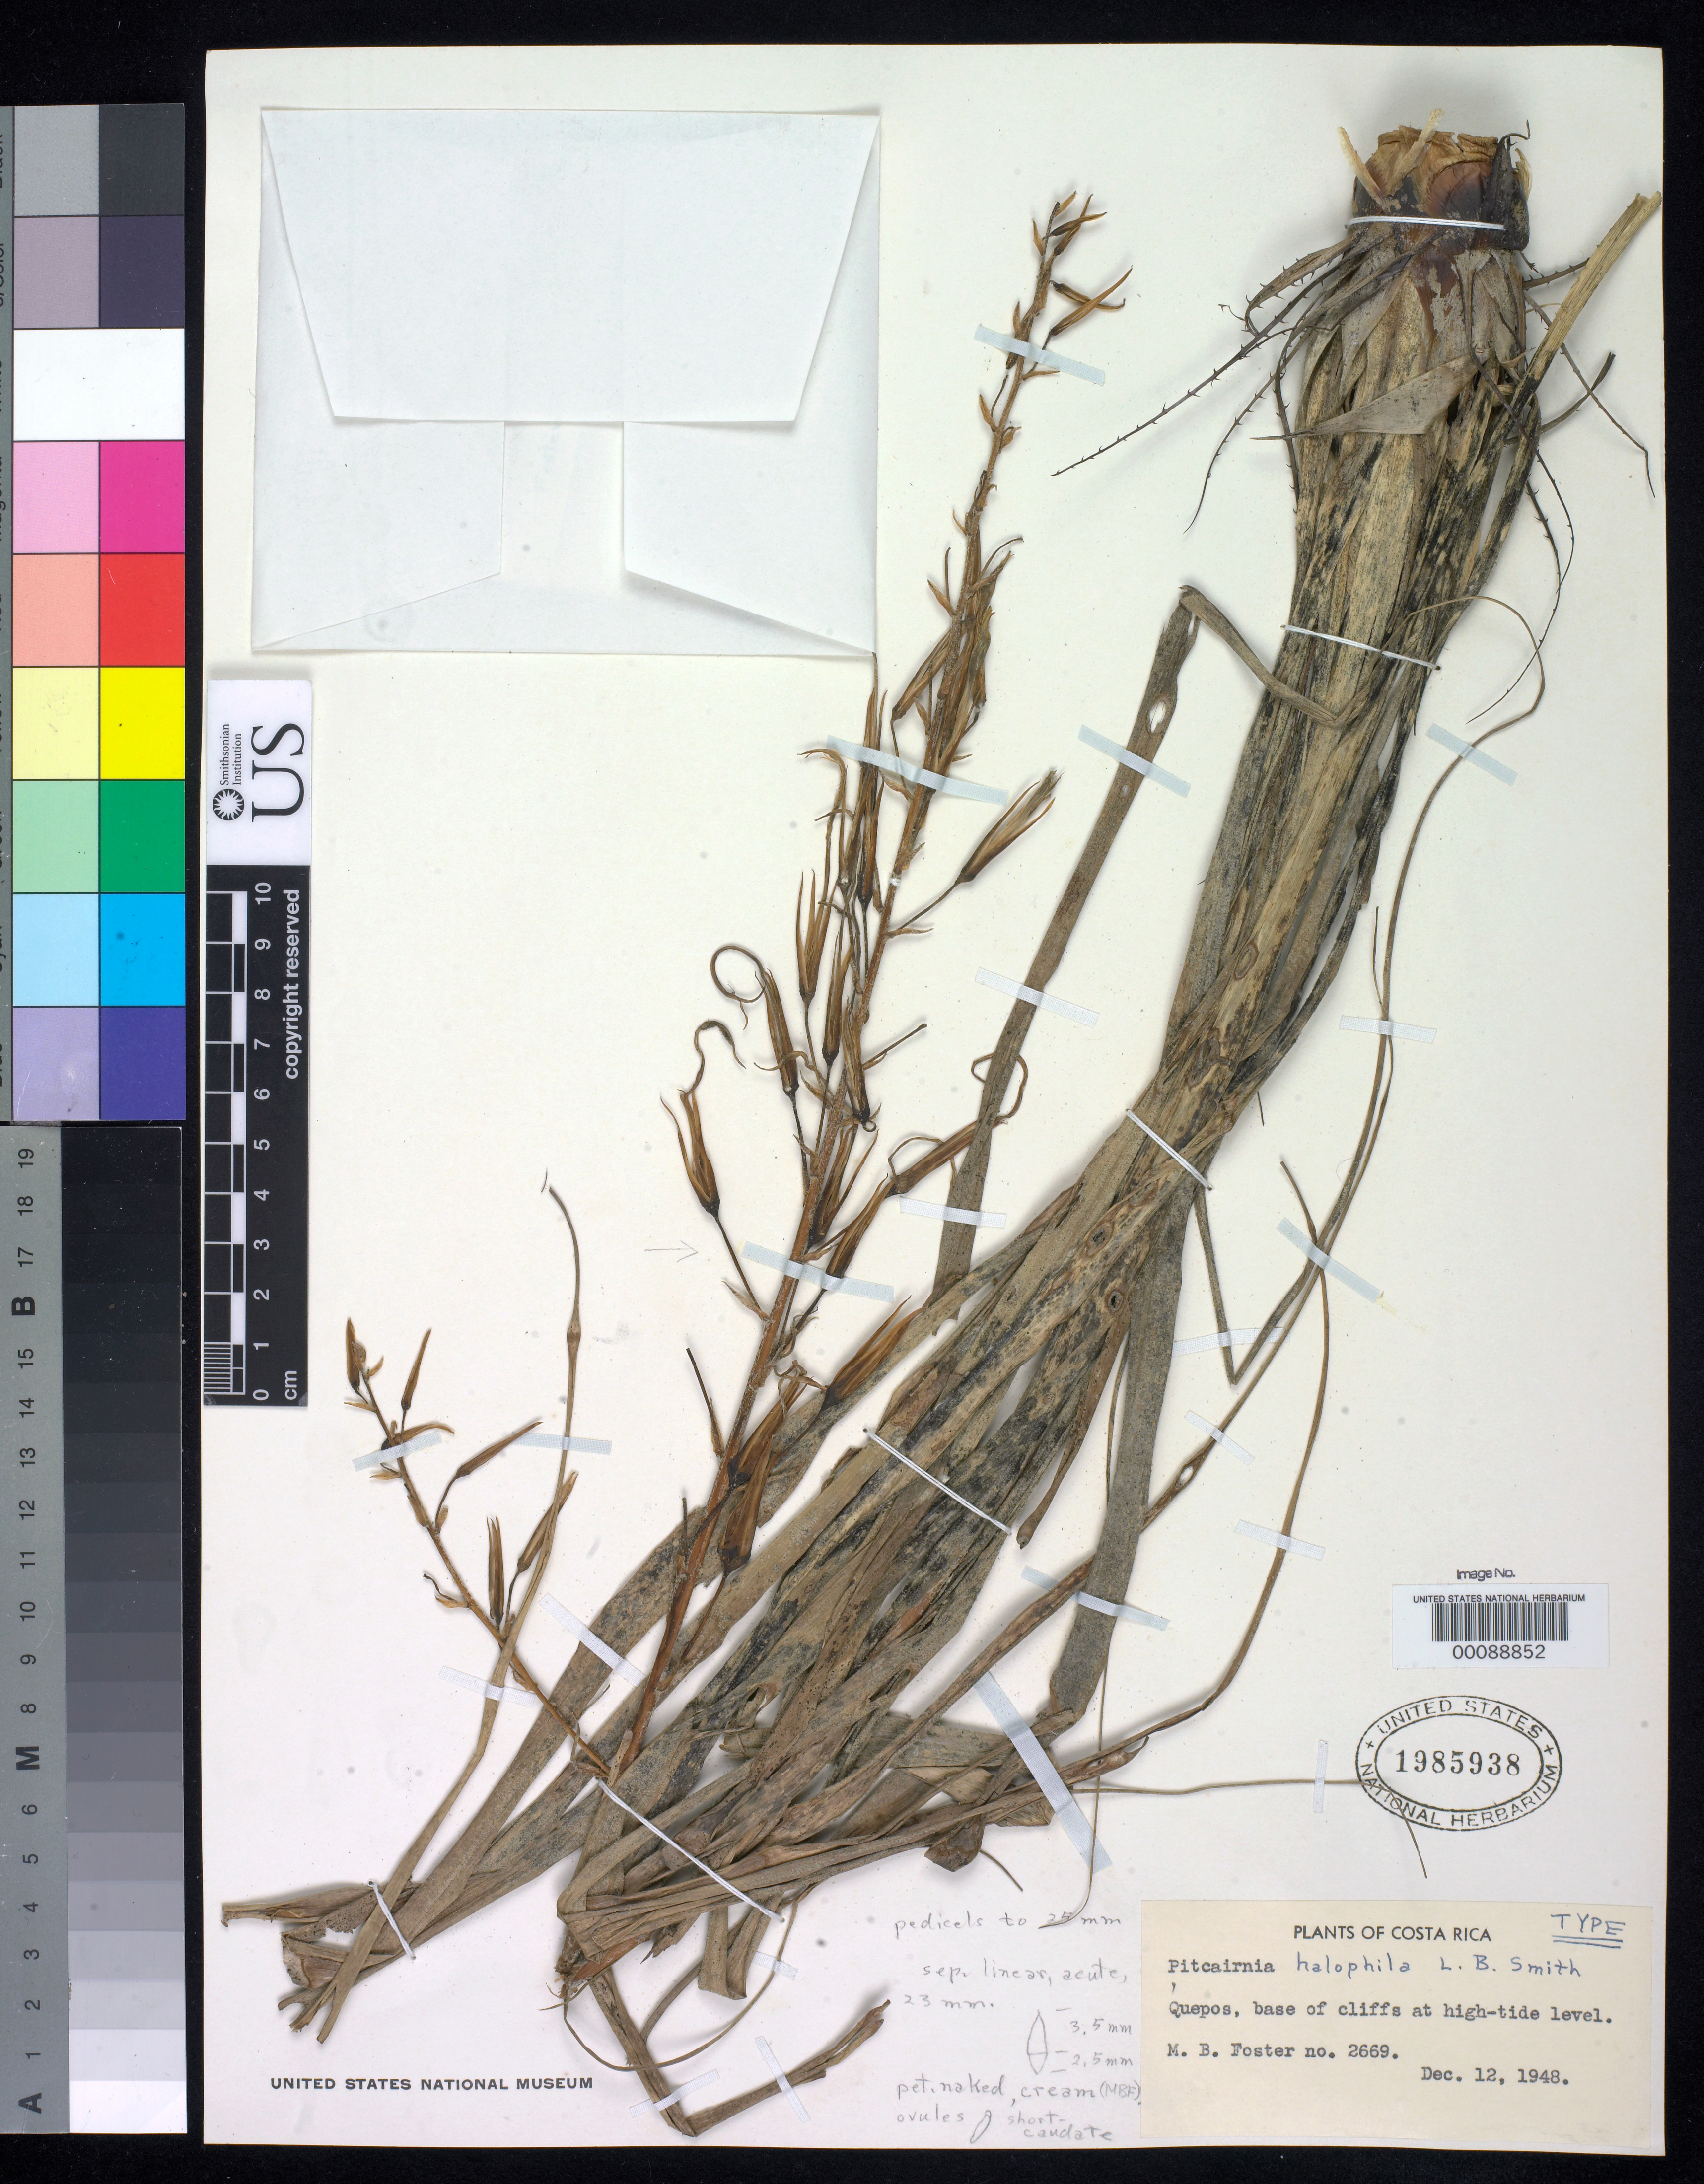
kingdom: Plantae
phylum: Tracheophyta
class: Liliopsida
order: Poales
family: Bromeliaceae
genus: Pitcairnia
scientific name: Pitcairnia halophila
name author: L.B. Sm.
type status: Holotype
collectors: M. B. Foster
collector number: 2669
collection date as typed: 12 Dec 1948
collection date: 1948-12-12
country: Costa Rica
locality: Quepos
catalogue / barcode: US 1985938